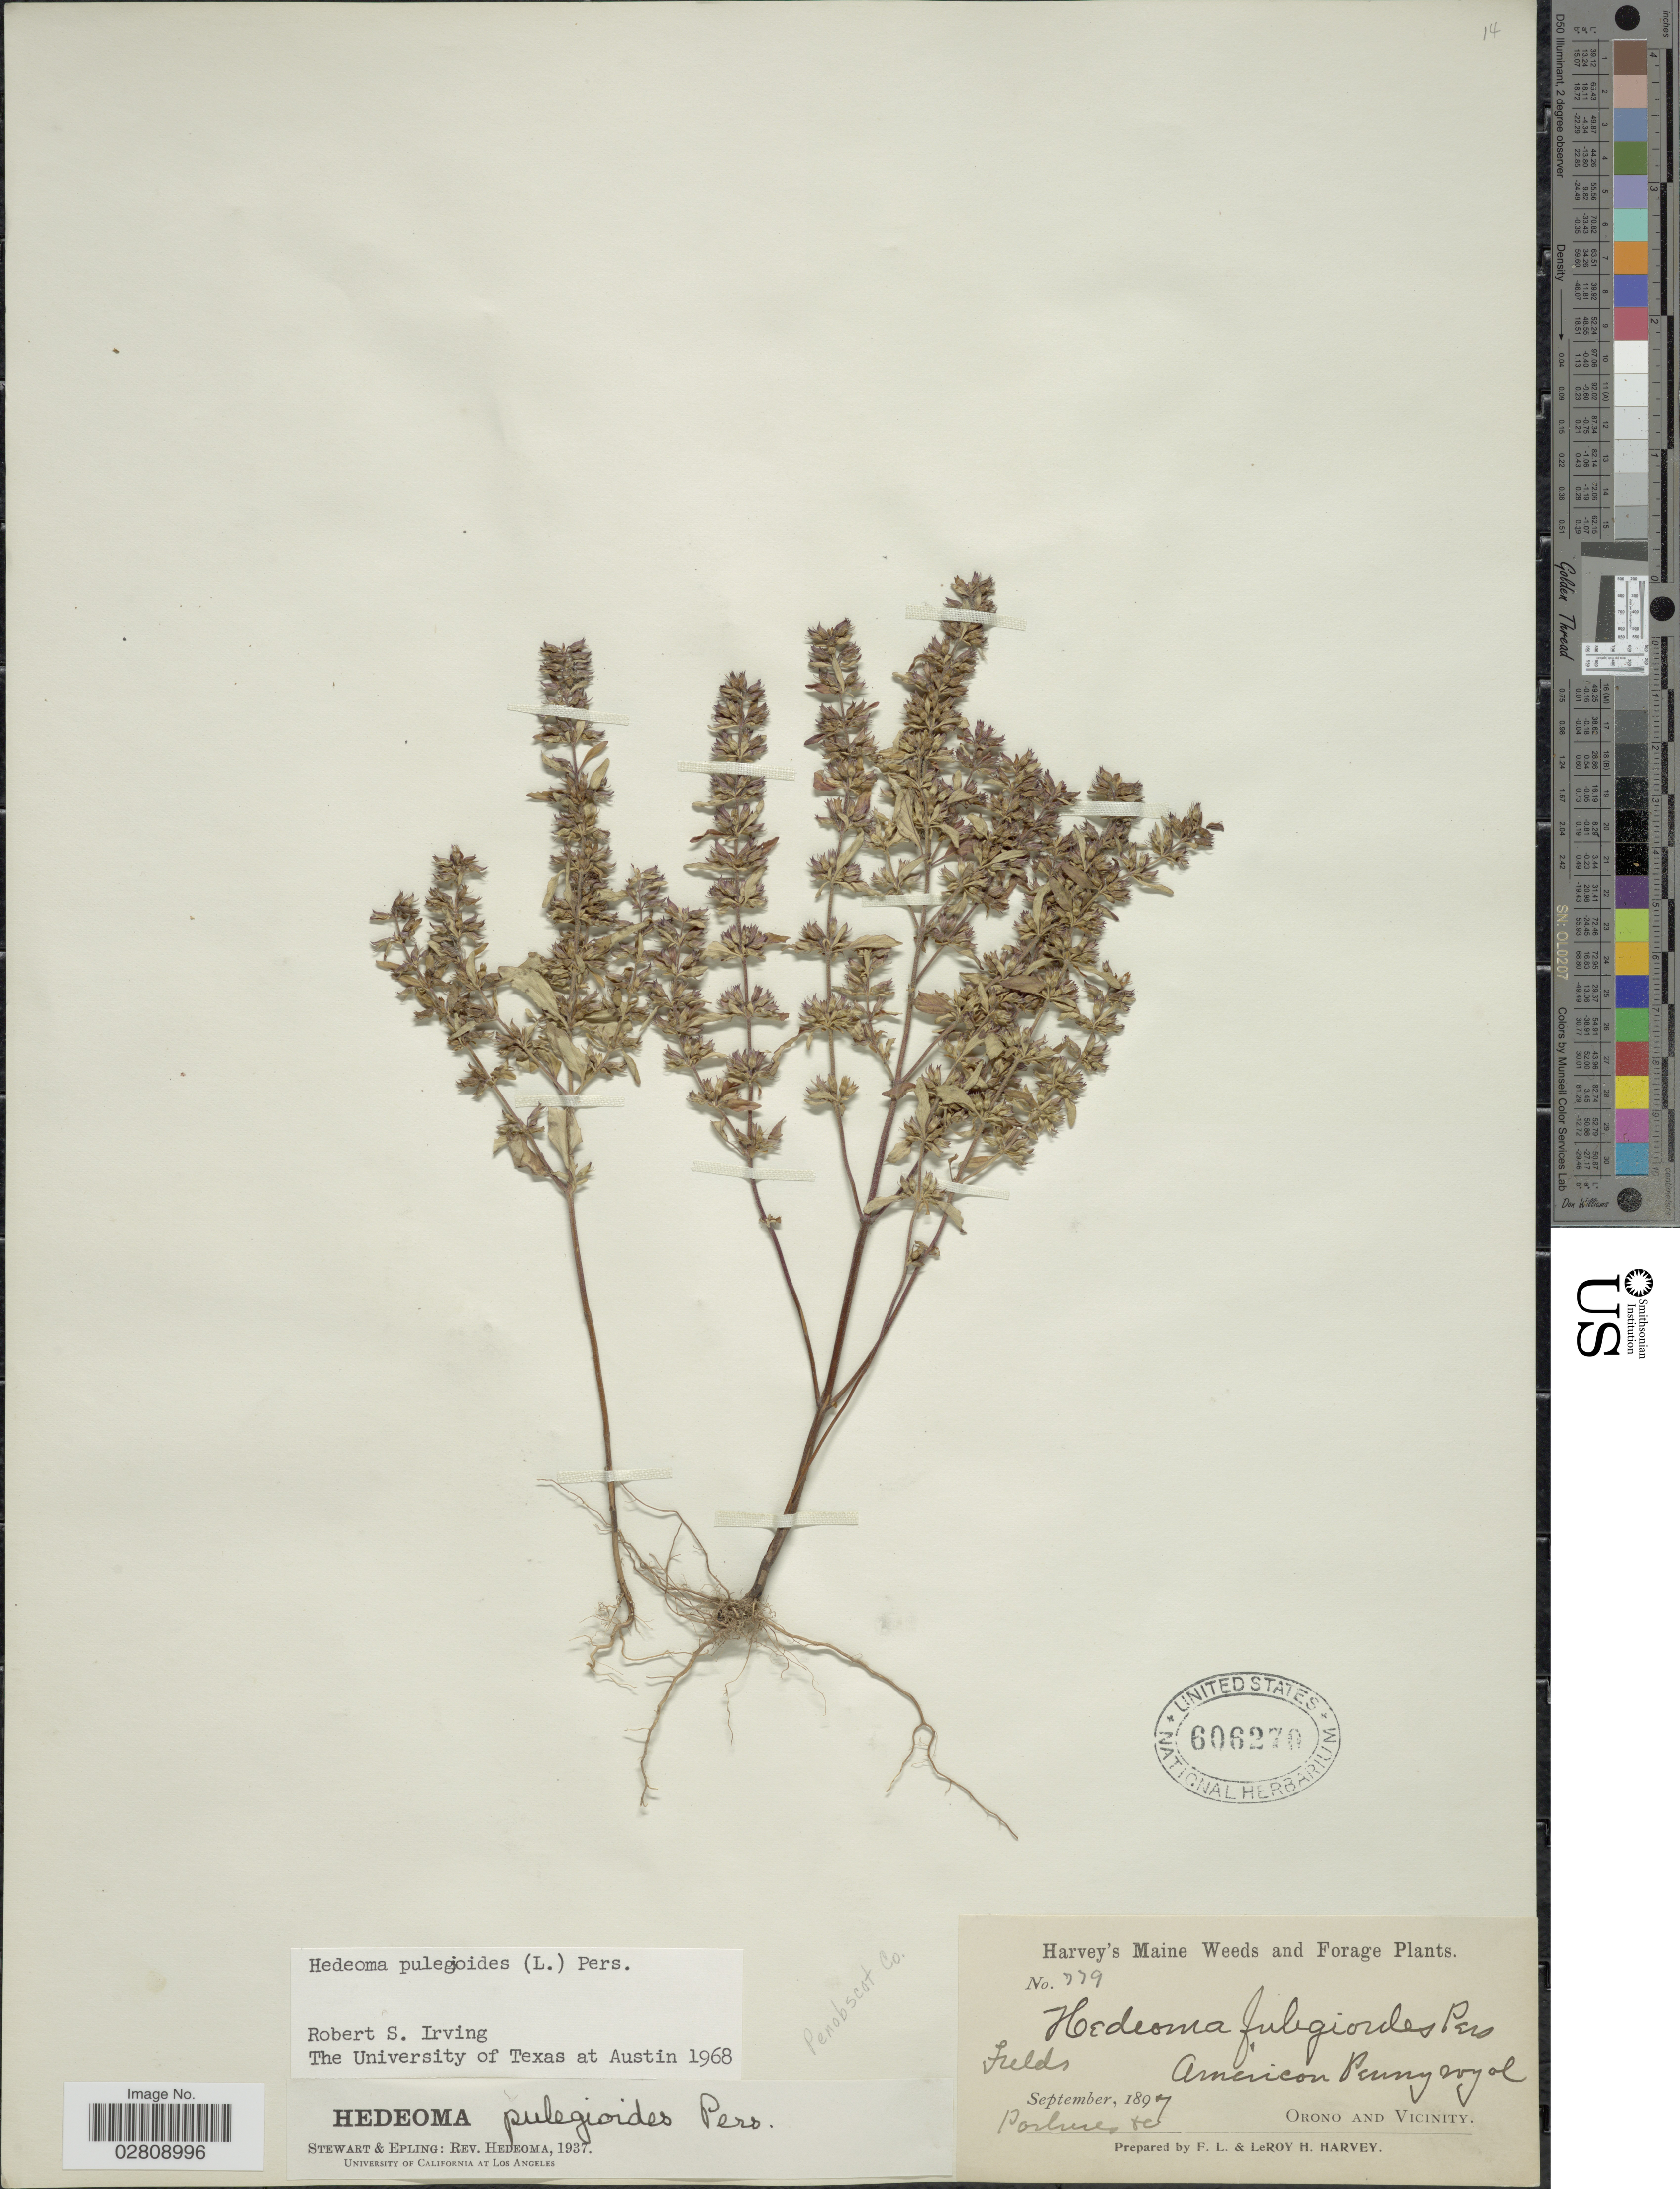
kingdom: Plantae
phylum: Tracheophyta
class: Magnoliopsida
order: Lamiales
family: Lamiaceae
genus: Hedeoma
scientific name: Hedeoma pulegioides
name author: (L.) Pers.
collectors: F. L. Harvey & L. H. Harvey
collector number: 779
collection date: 1897-09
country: United States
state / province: Maine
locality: Penobscot Co. Orono and vicinity.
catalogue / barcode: US 606270